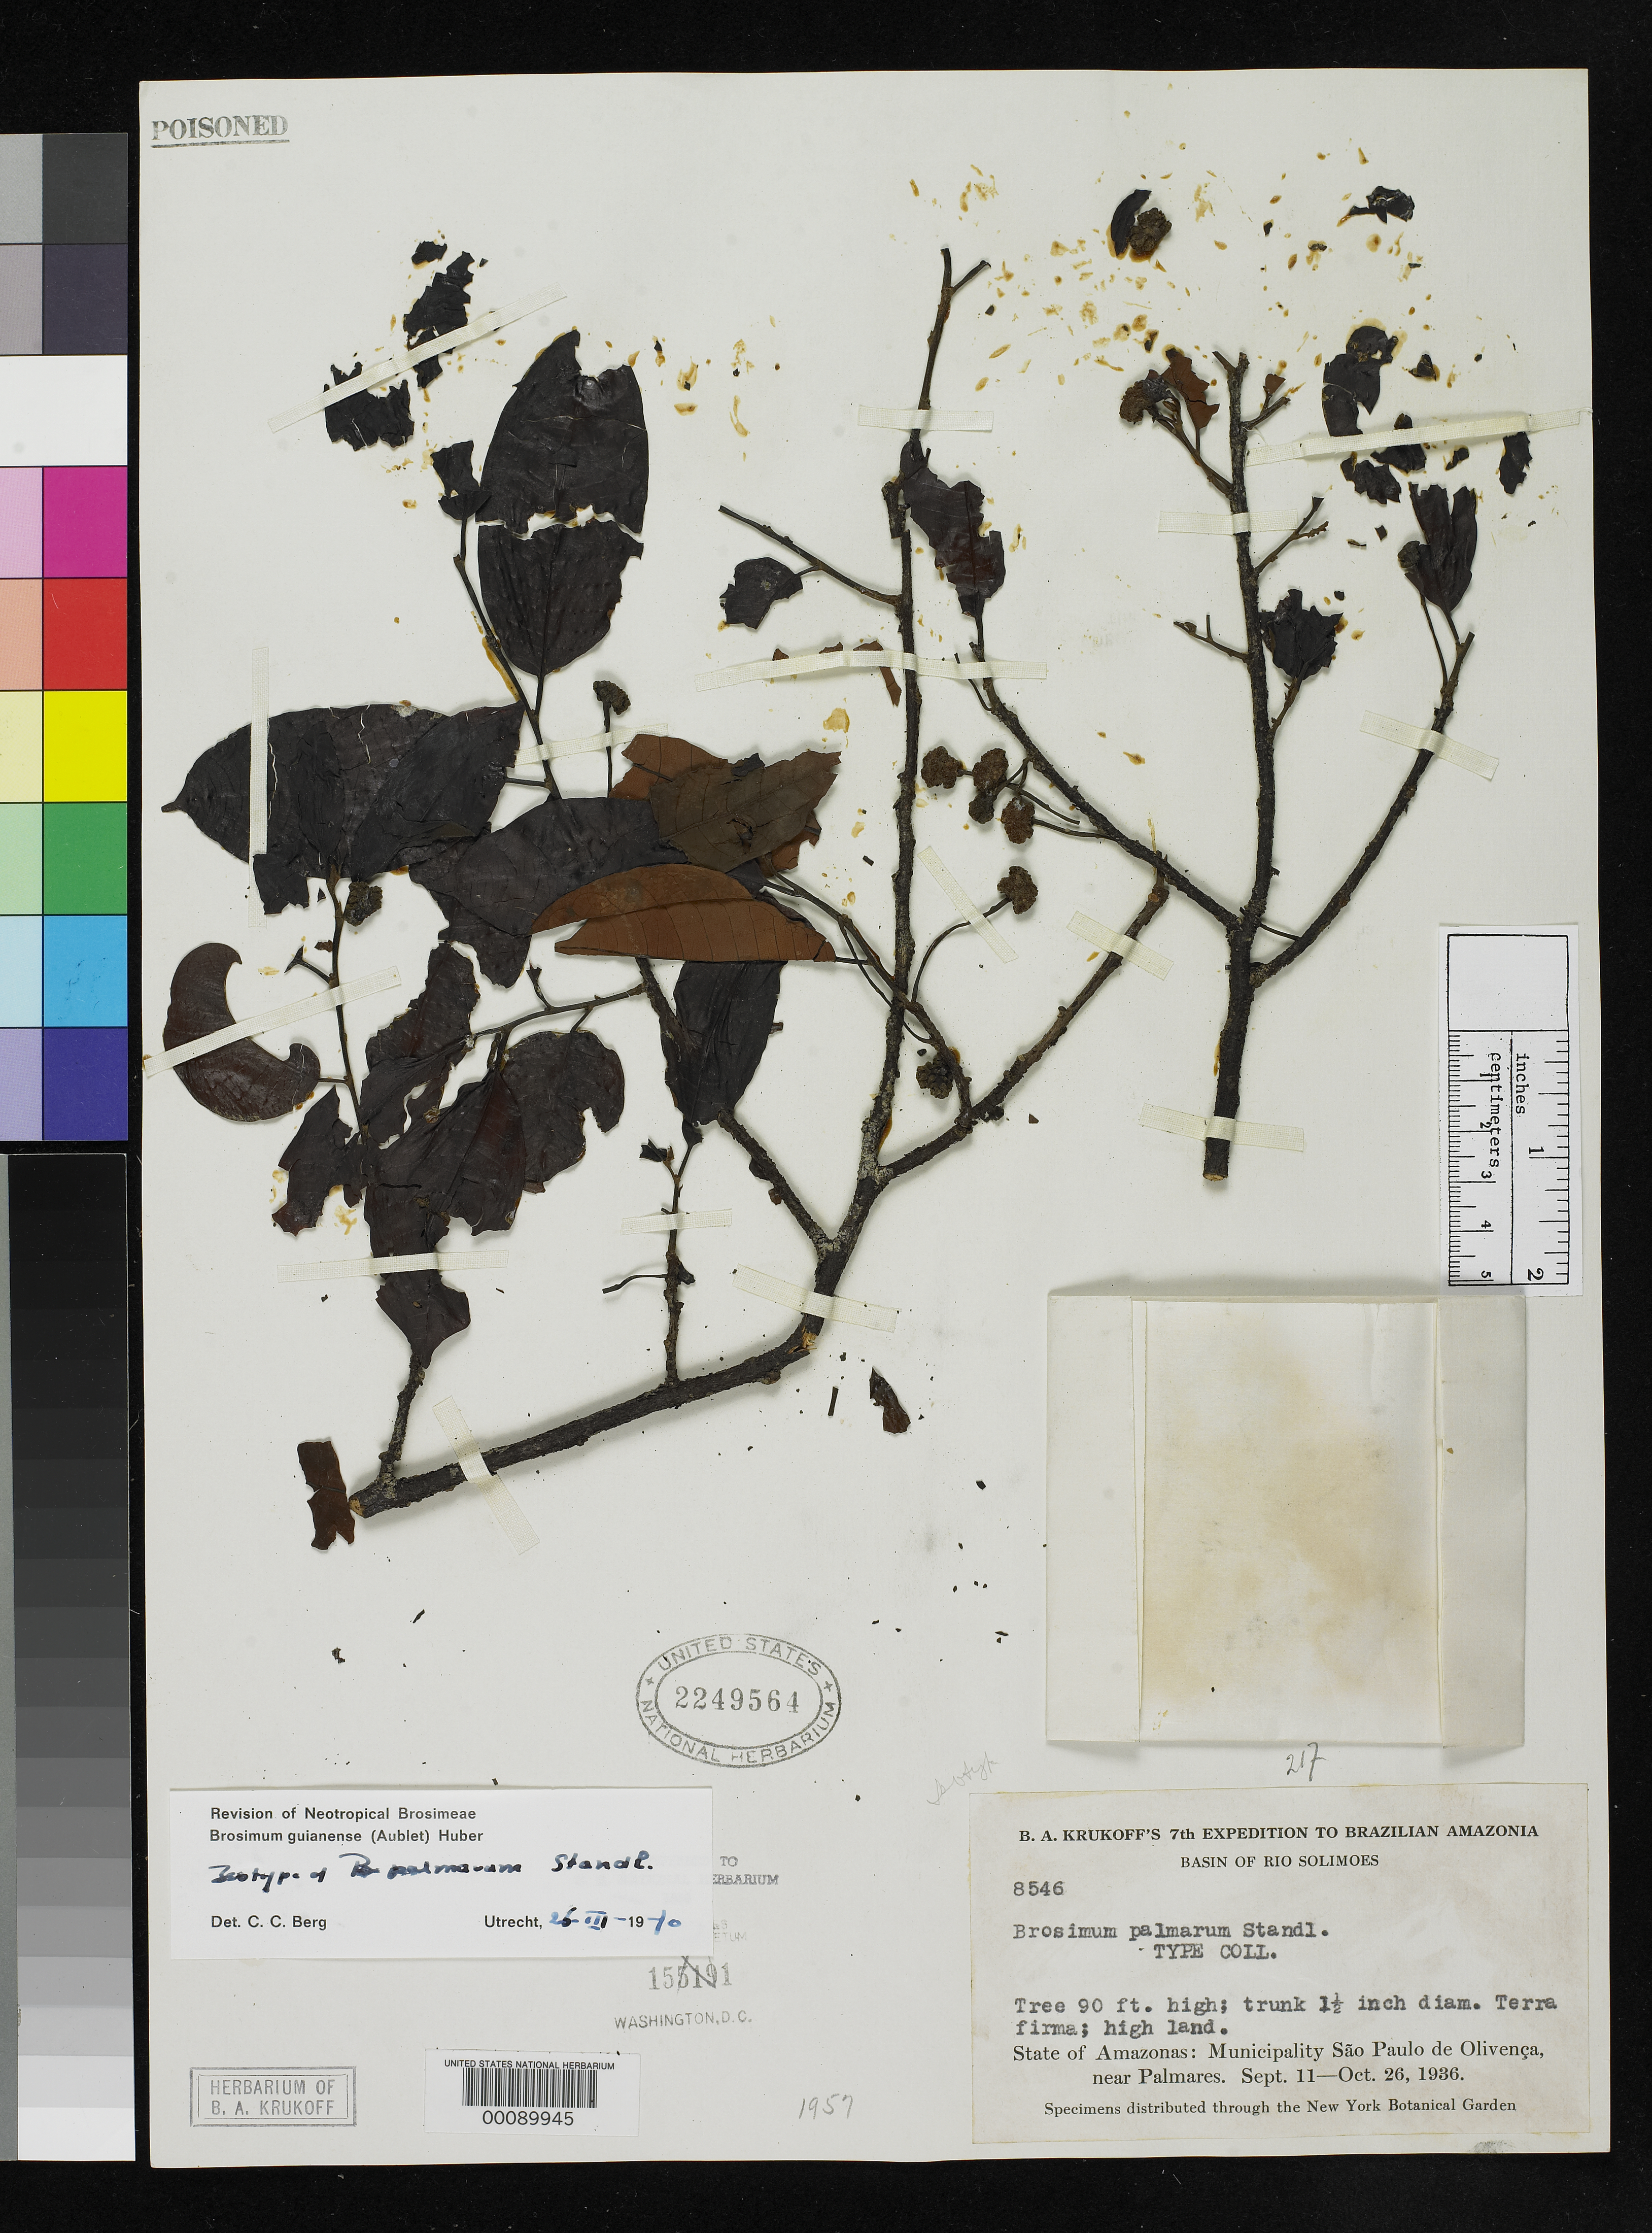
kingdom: Plantae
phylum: Tracheophyta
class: Magnoliopsida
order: Rosales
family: Moraceae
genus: Brosimum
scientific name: Brosimum palmarum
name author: Standl.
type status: Isotype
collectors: B. A. Krukoff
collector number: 8546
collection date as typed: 1936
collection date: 1936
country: Brazil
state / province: Amazonas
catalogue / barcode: US 2249564